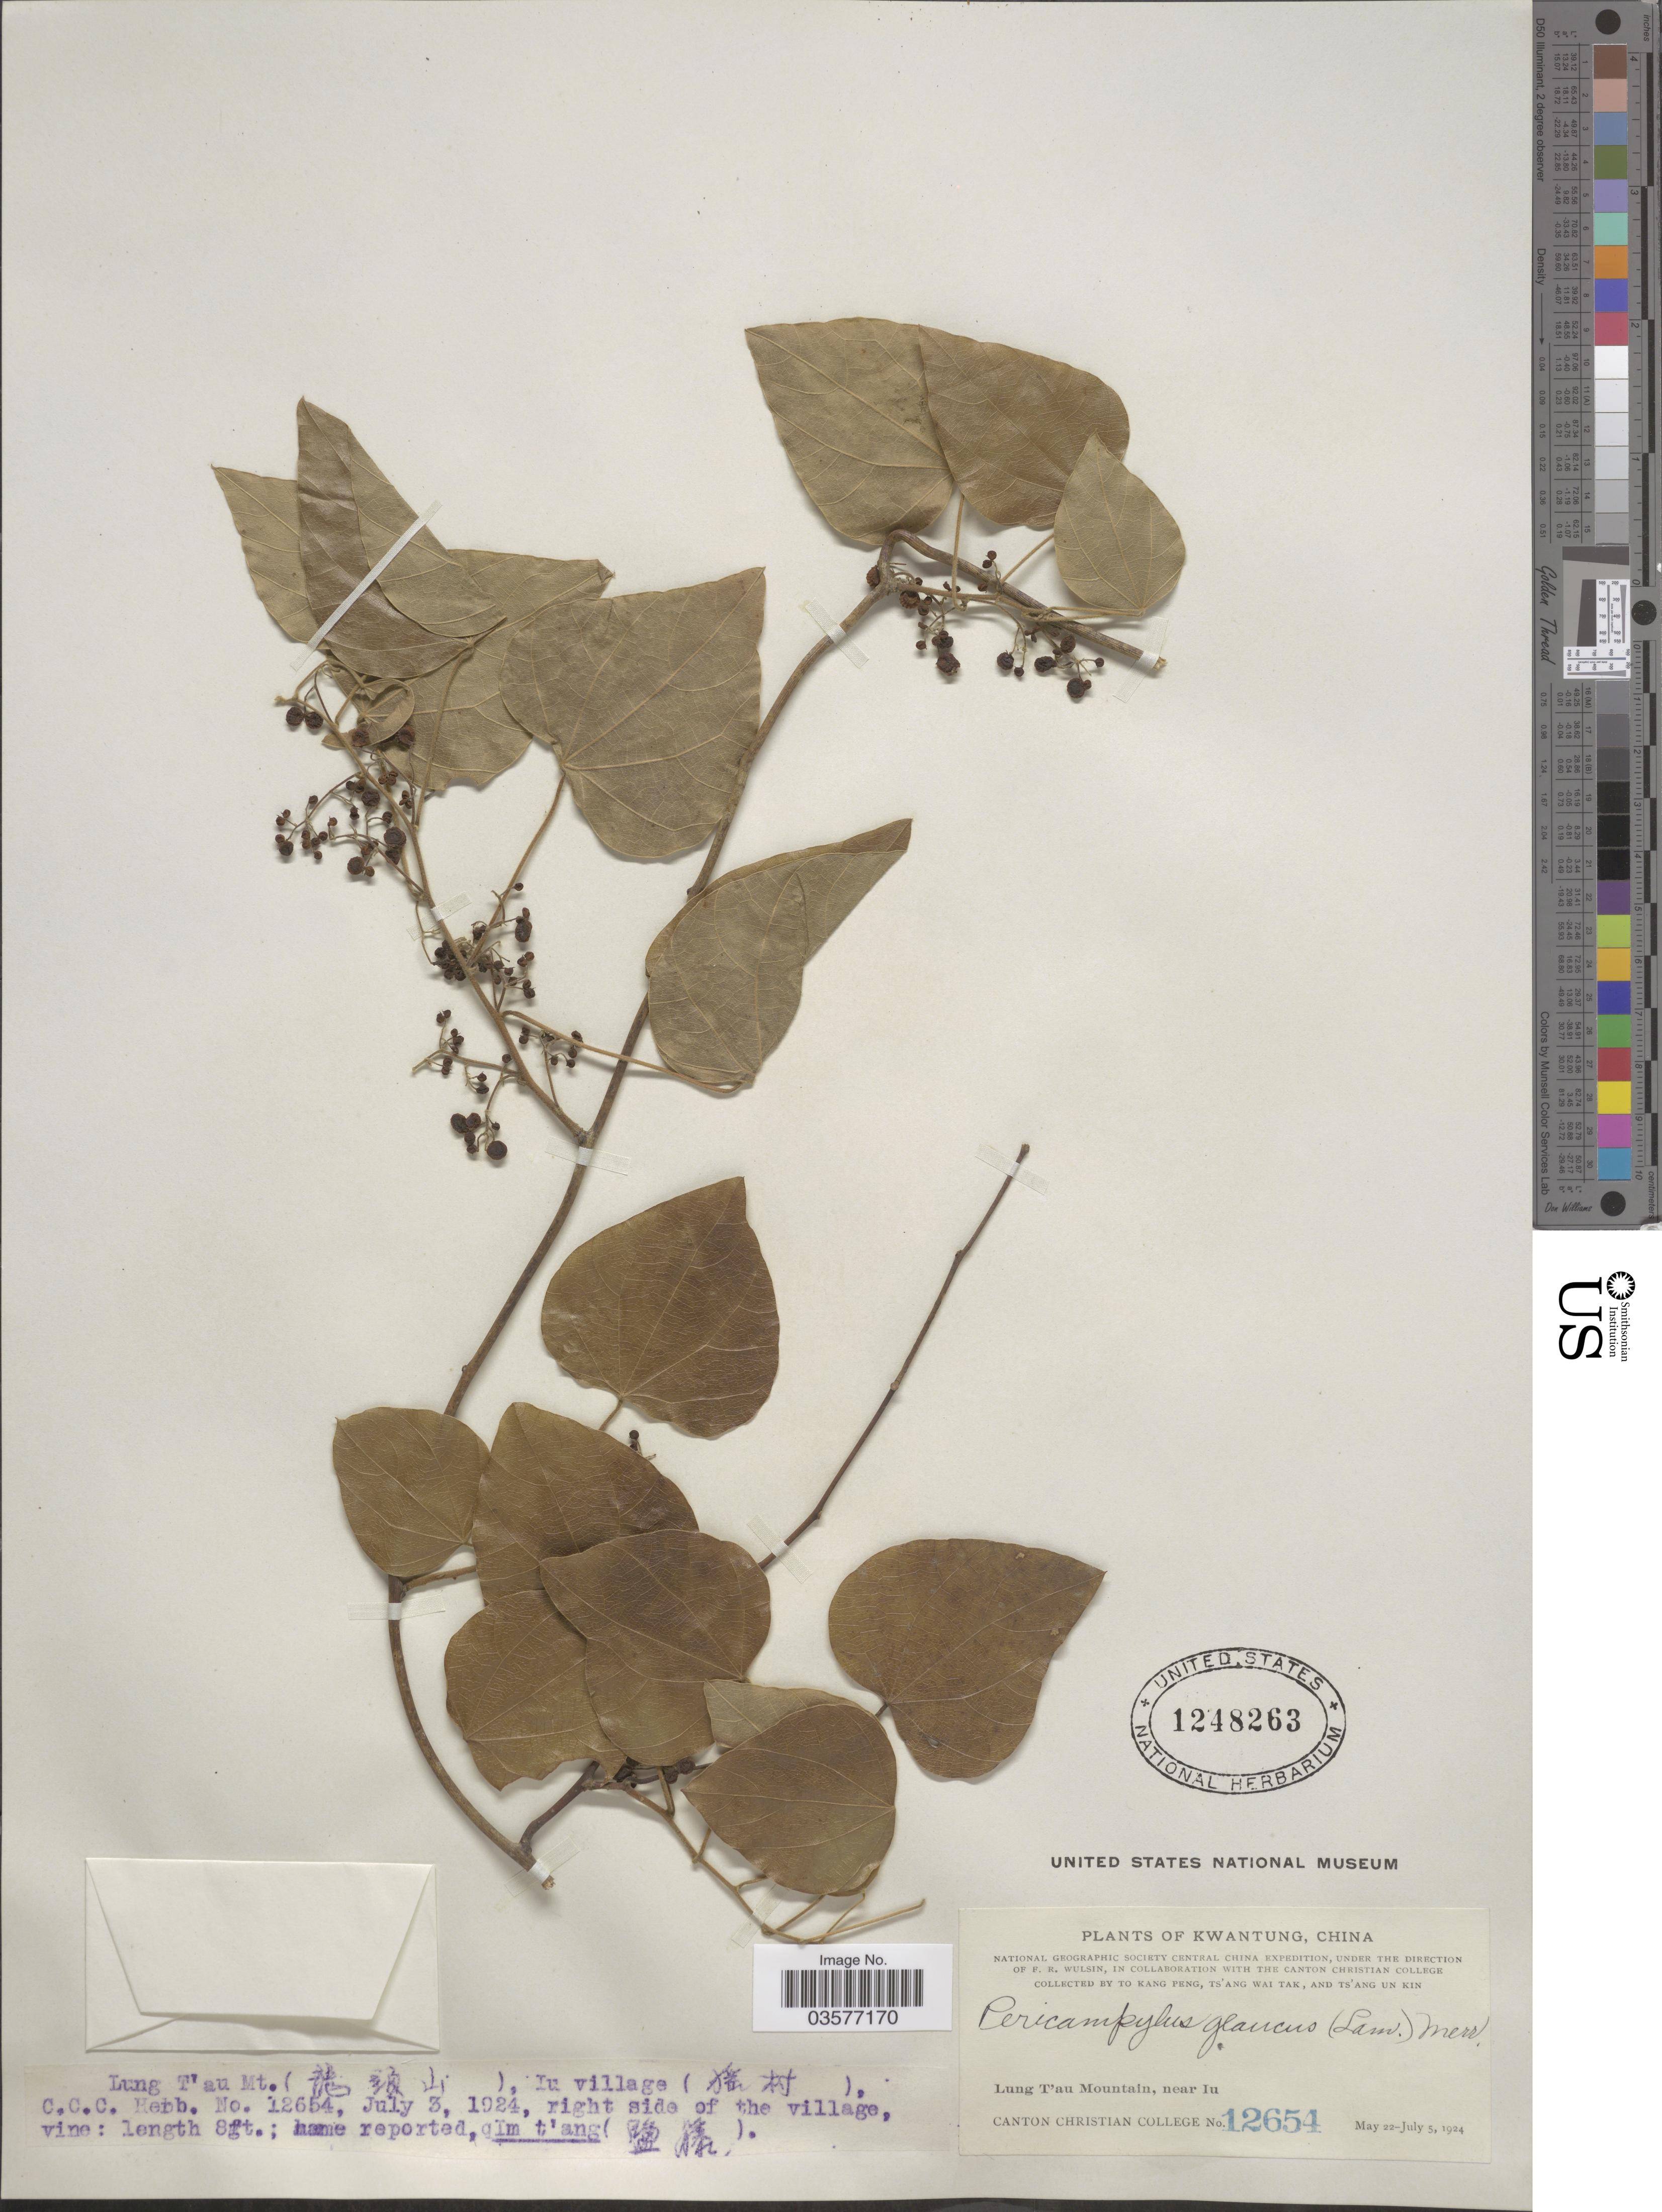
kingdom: Plantae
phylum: Tracheophyta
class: Magnoliopsida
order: Ranunculales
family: Menispermaceae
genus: Pericampylus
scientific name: Pericampylus glaucus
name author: (Lam.) Merr.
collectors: T. K. Peng, W. T. Tsang & Ts' Ang Un Kin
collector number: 12654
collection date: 1924-07-03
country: China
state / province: Guangdong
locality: Kwantung, Lung T'au Mountain, near Iu. Lung T'au Mt. (X), Iu village (X).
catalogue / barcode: US 1248263